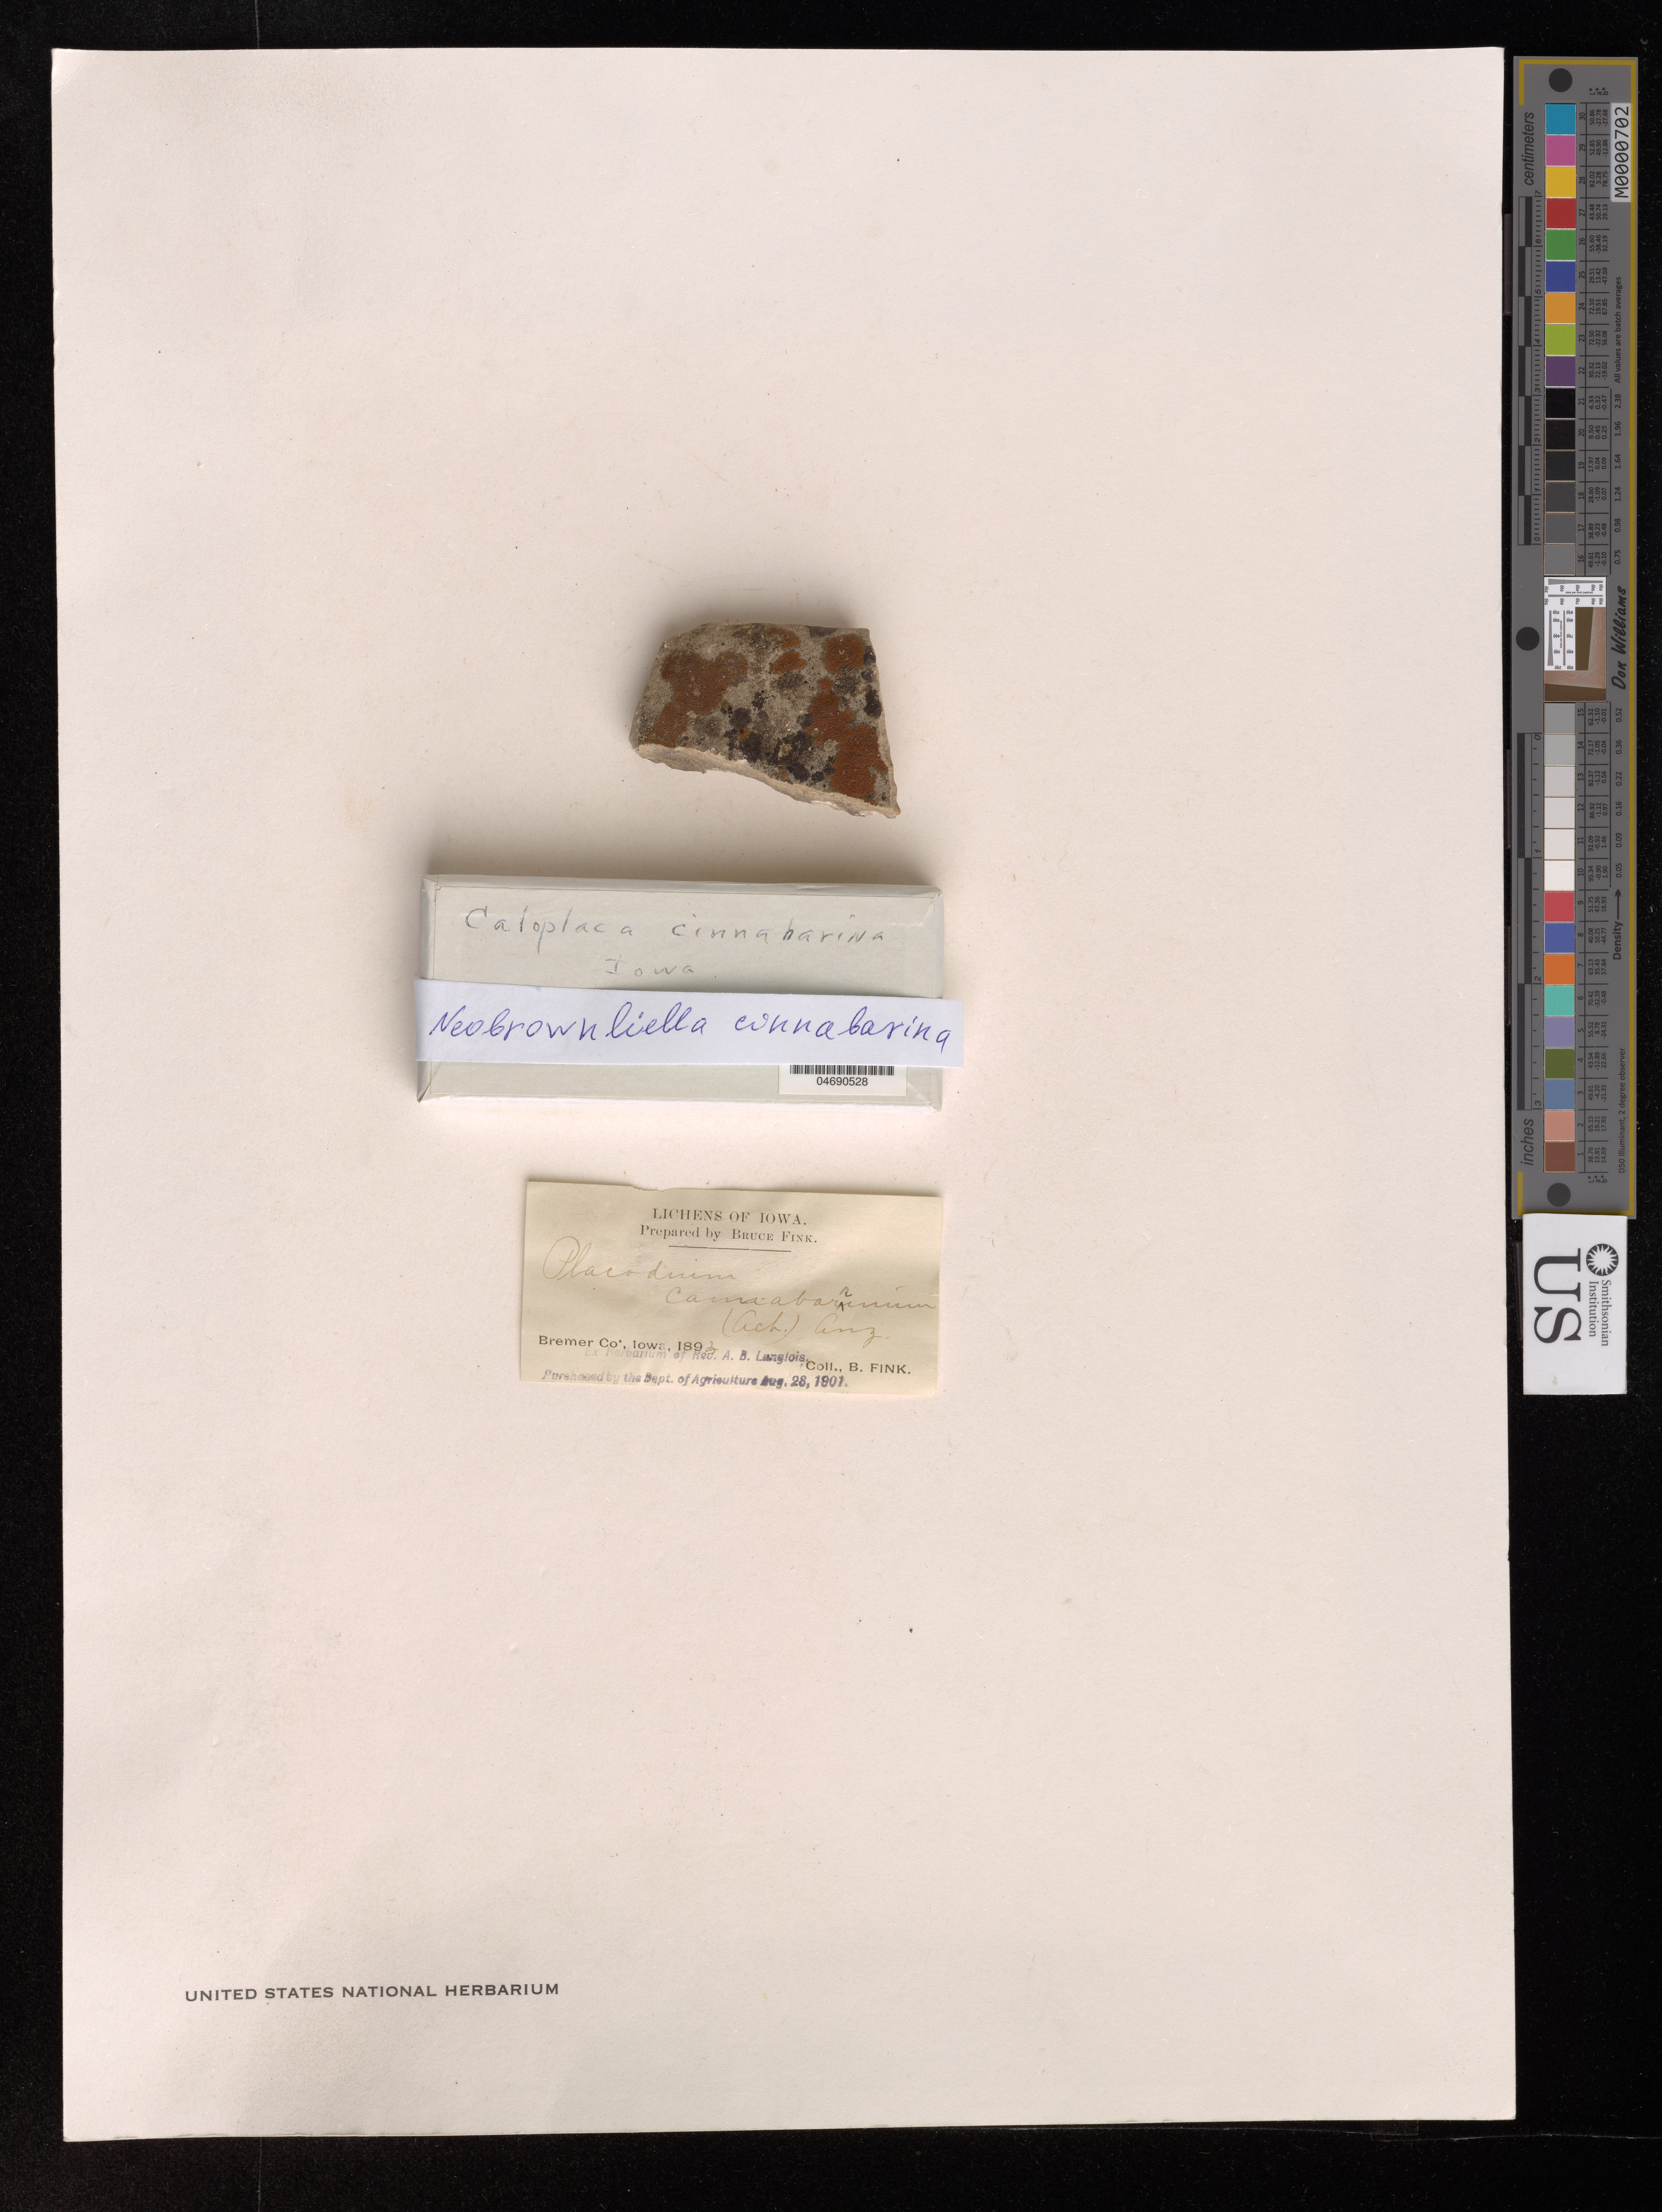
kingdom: Fungi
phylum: Ascomycota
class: Lecanoromycetes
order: Teloschistales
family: Teloschistaceae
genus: Caloplaca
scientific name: Caloplaca cinnabarina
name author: (Ach.) Zahlbr.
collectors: B. Fink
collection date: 1892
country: United States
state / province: Iowa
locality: Bremer Co.